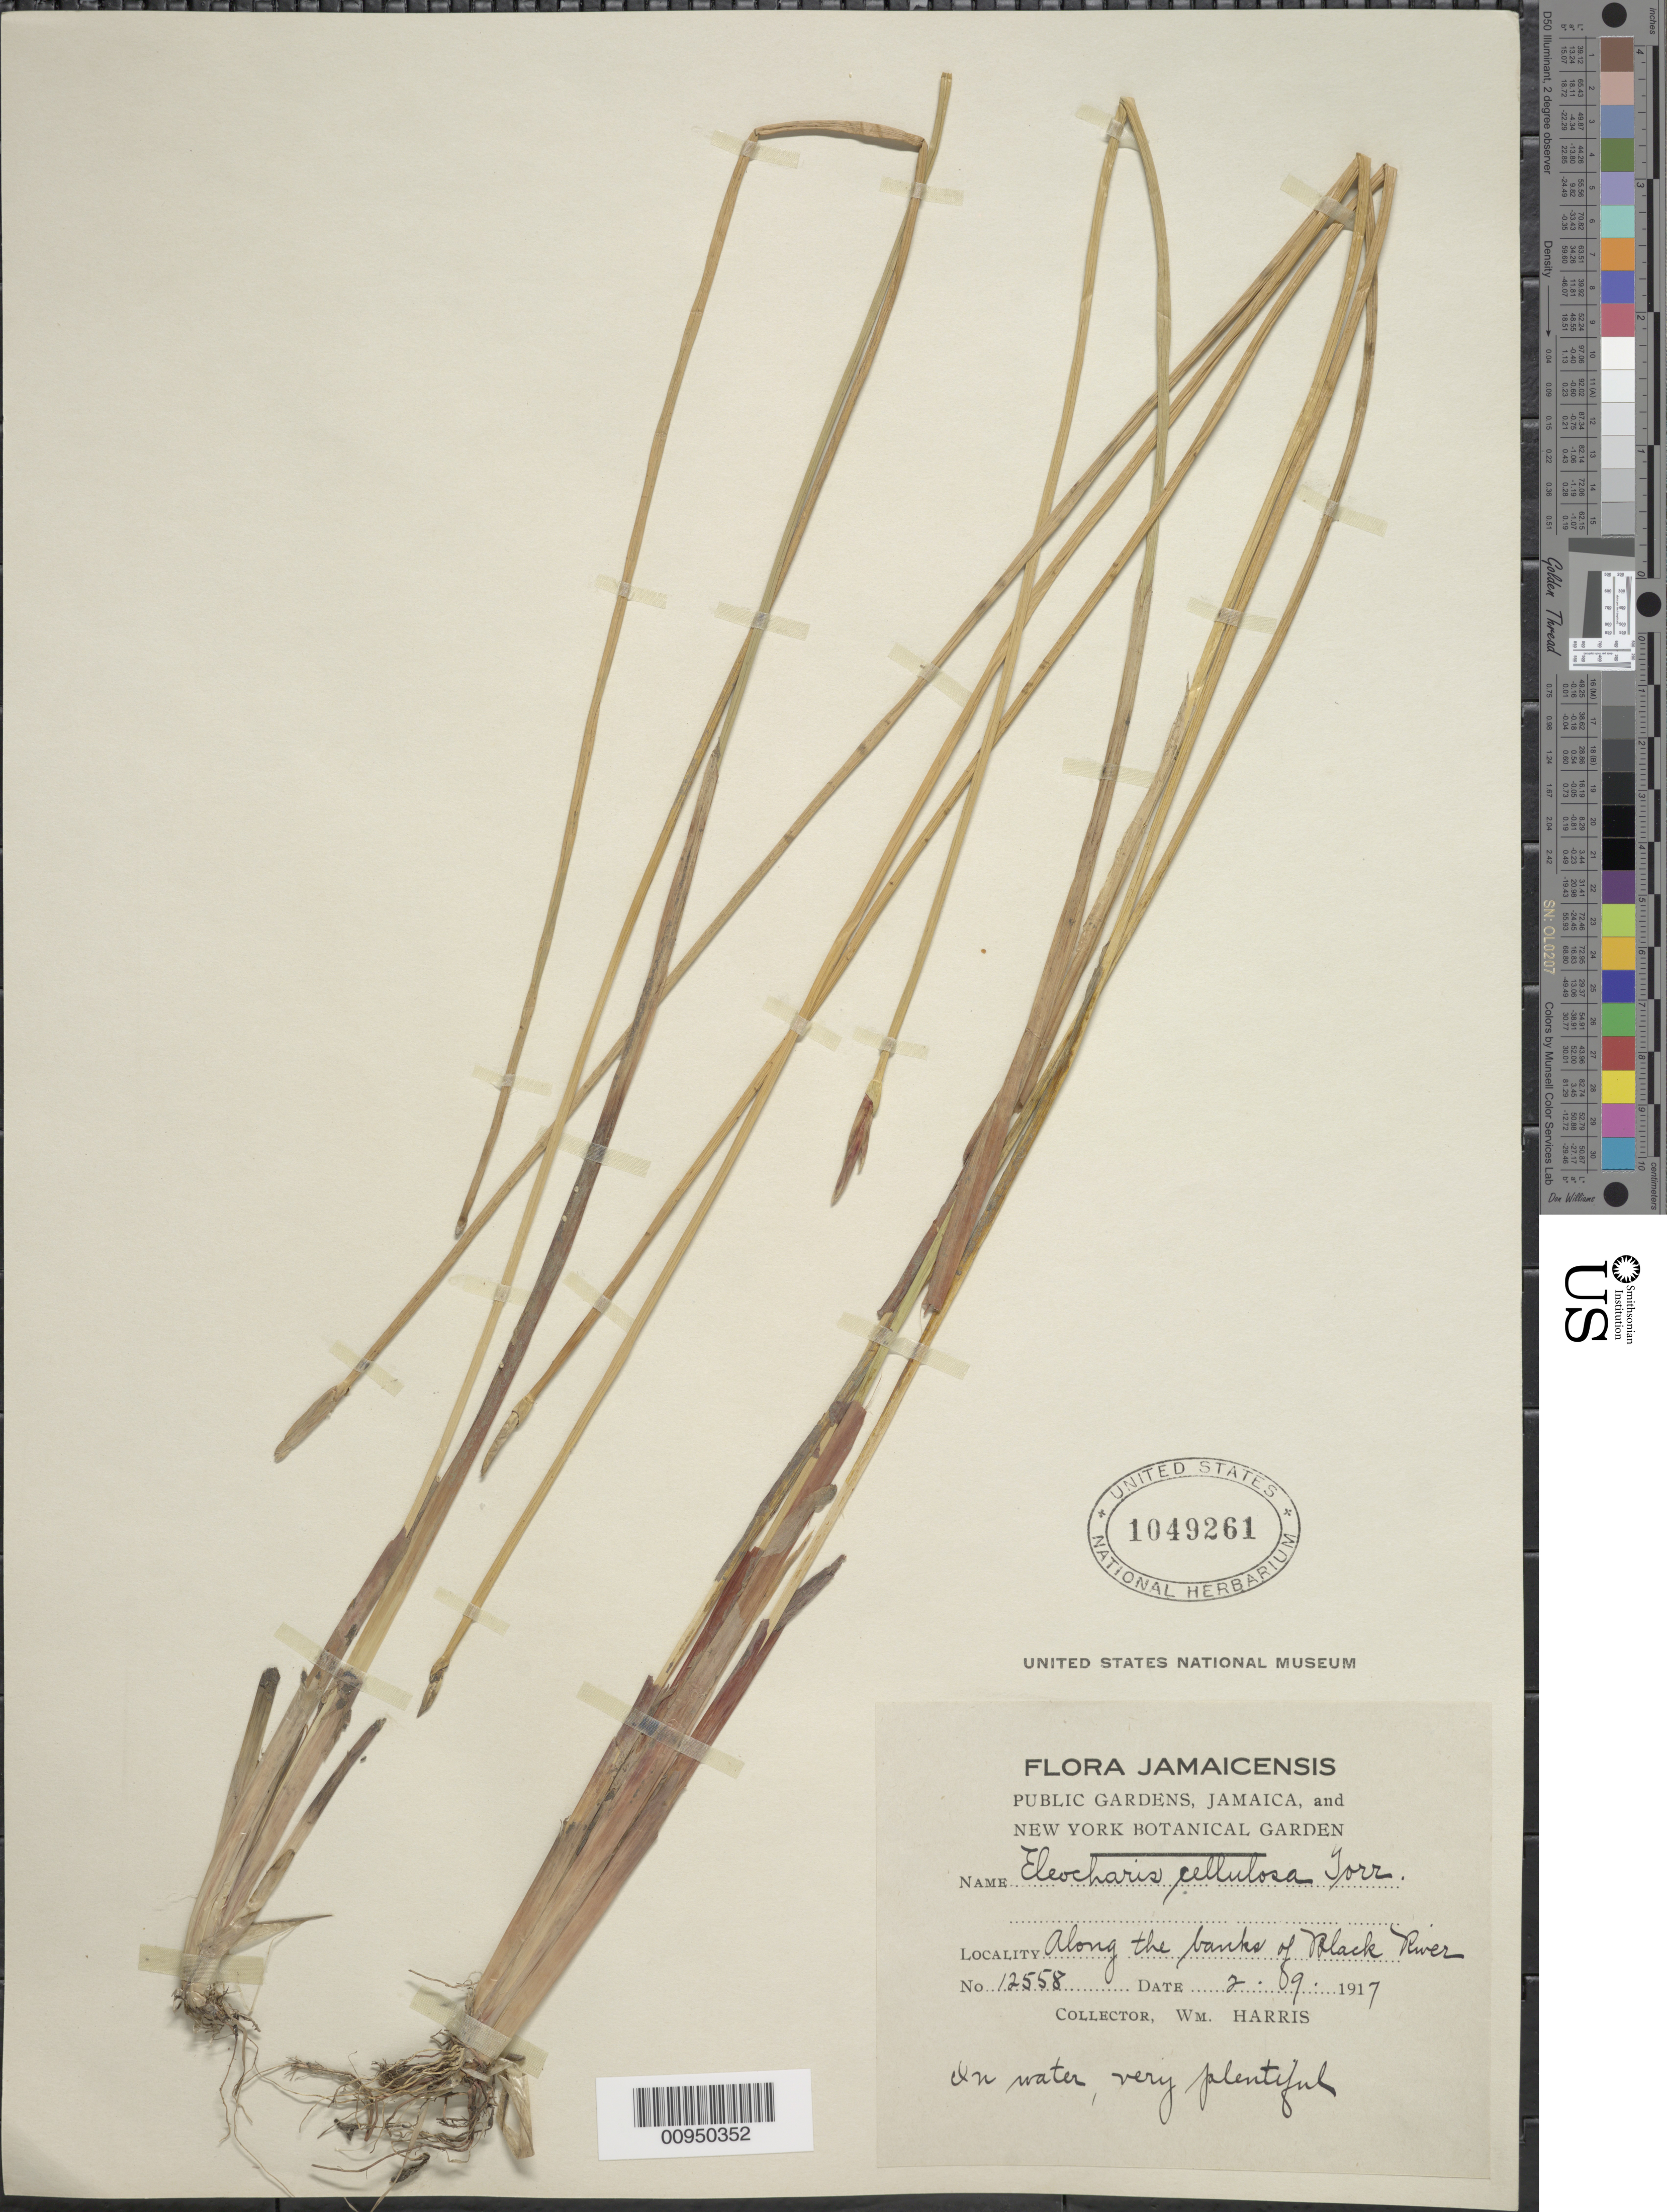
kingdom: Plantae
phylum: Tracheophyta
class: Liliopsida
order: Poales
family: Cyperaceae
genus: Eleocharis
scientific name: Eleocharis cellulosa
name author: Torr.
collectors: W. H. Harris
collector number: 12558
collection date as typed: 02 Sep 1917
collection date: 1917-09-02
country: Jamaica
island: Jamaica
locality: Along banks of Black River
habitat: In water, along banks of river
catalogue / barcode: US 1049261